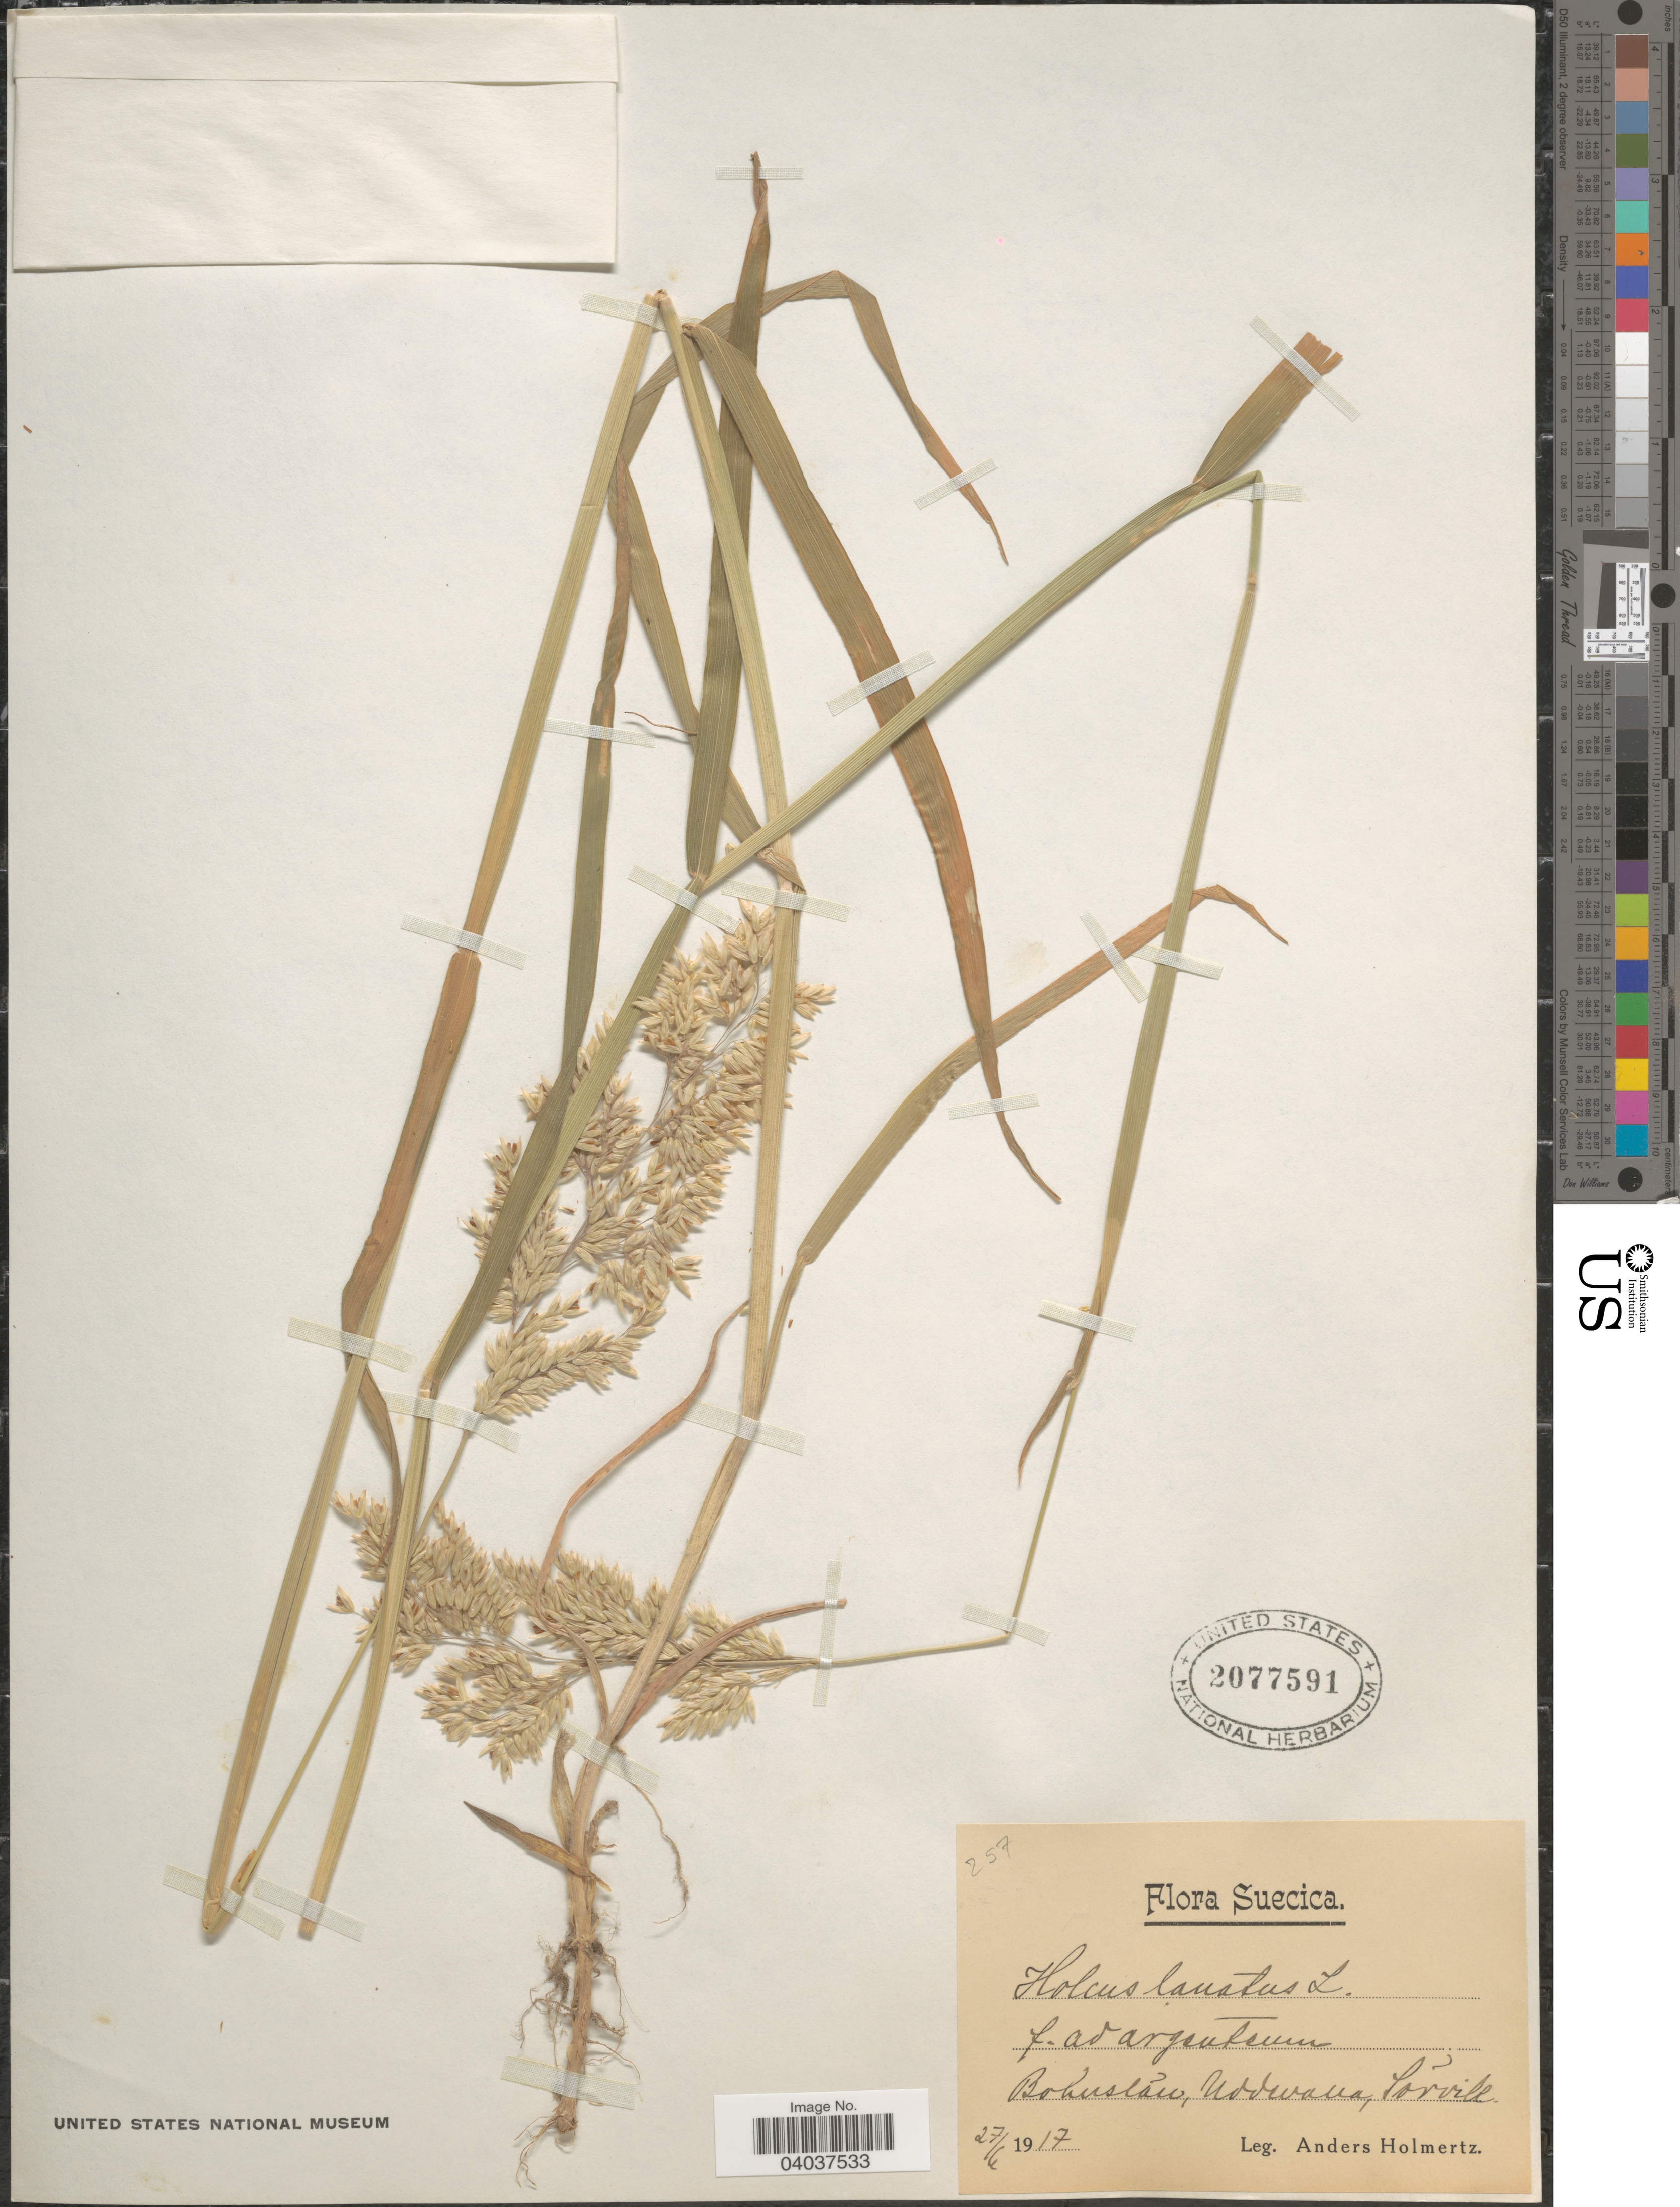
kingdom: Plantae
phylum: Tracheophyta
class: Liliopsida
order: Poales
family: Poaceae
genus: Holcus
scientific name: Holcus lanatus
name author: L.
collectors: A. Holmertz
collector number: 257?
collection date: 1917-06-27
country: Sweden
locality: Suecica. Bohuslän, Uddevalla, Sörvik.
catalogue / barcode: US 2077591